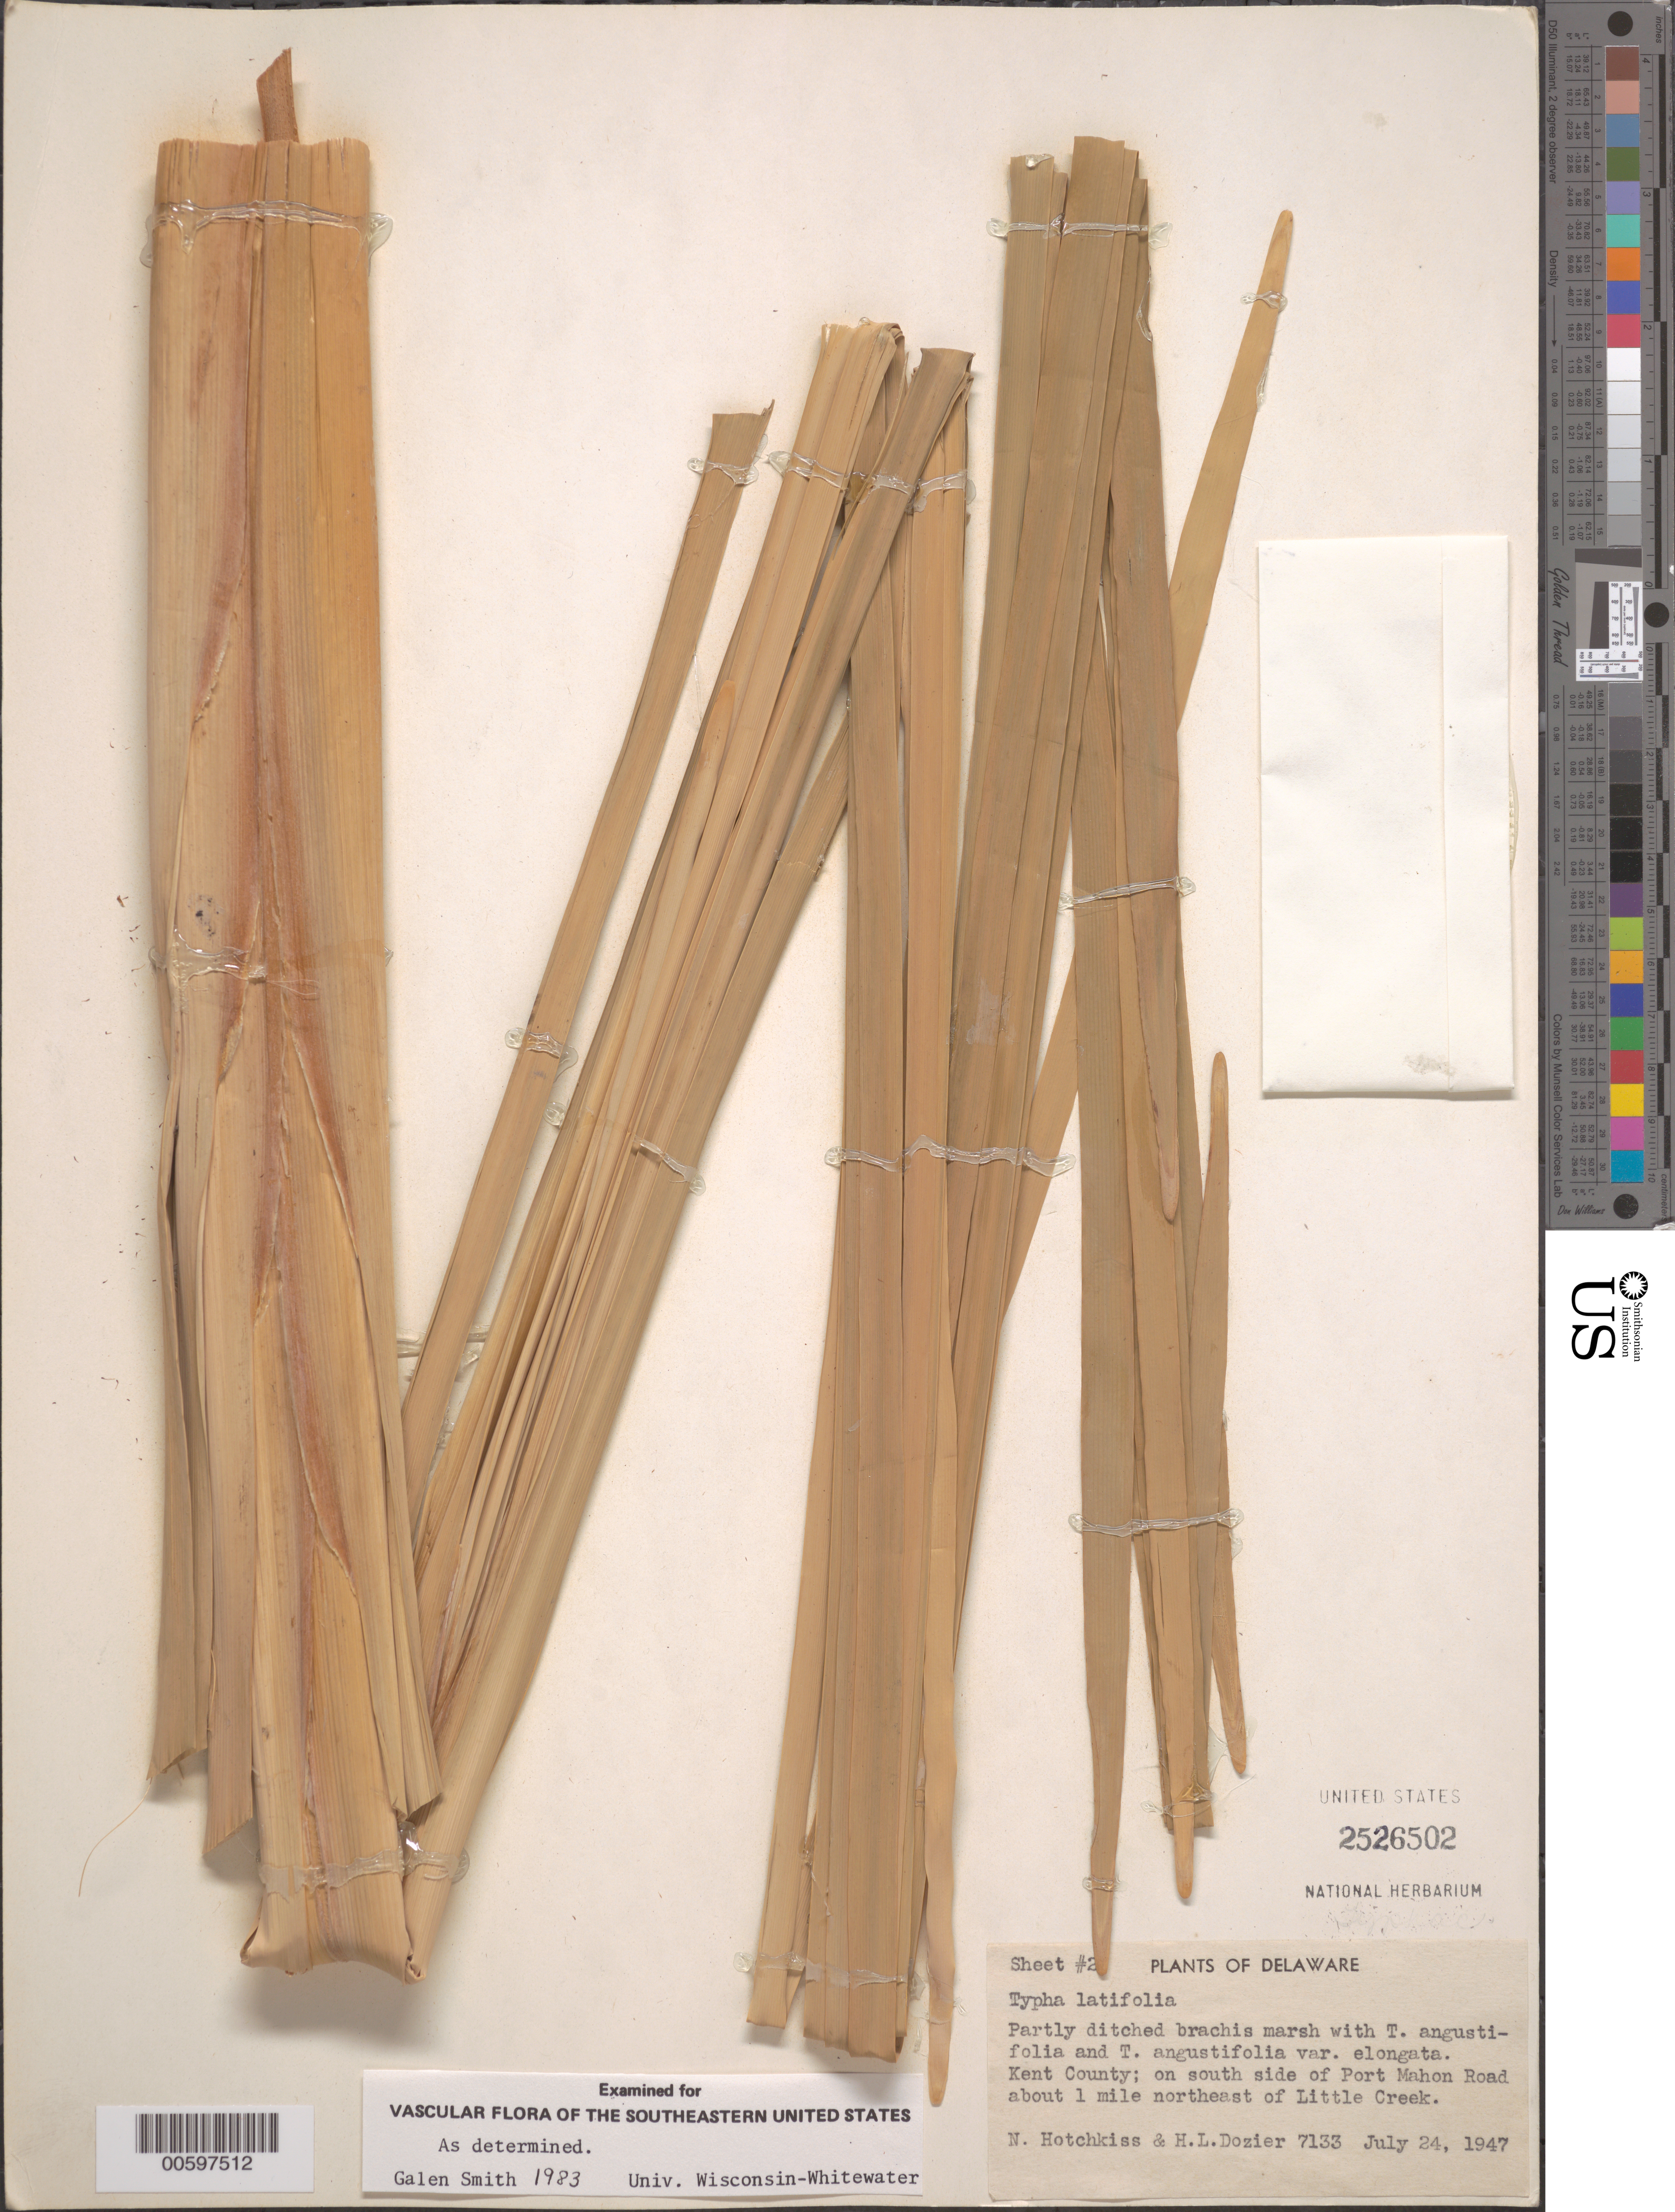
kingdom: Plantae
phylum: Tracheophyta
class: Liliopsida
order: Poales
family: Typhaceae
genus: Typha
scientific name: Typha latifolia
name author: L.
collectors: N. Hotchkiss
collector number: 7133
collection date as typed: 24 Jul 1947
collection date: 1947-07-24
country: United States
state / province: Delaware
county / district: Kent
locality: Prot Mahon Road, NE of Little Creek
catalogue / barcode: US 2526502